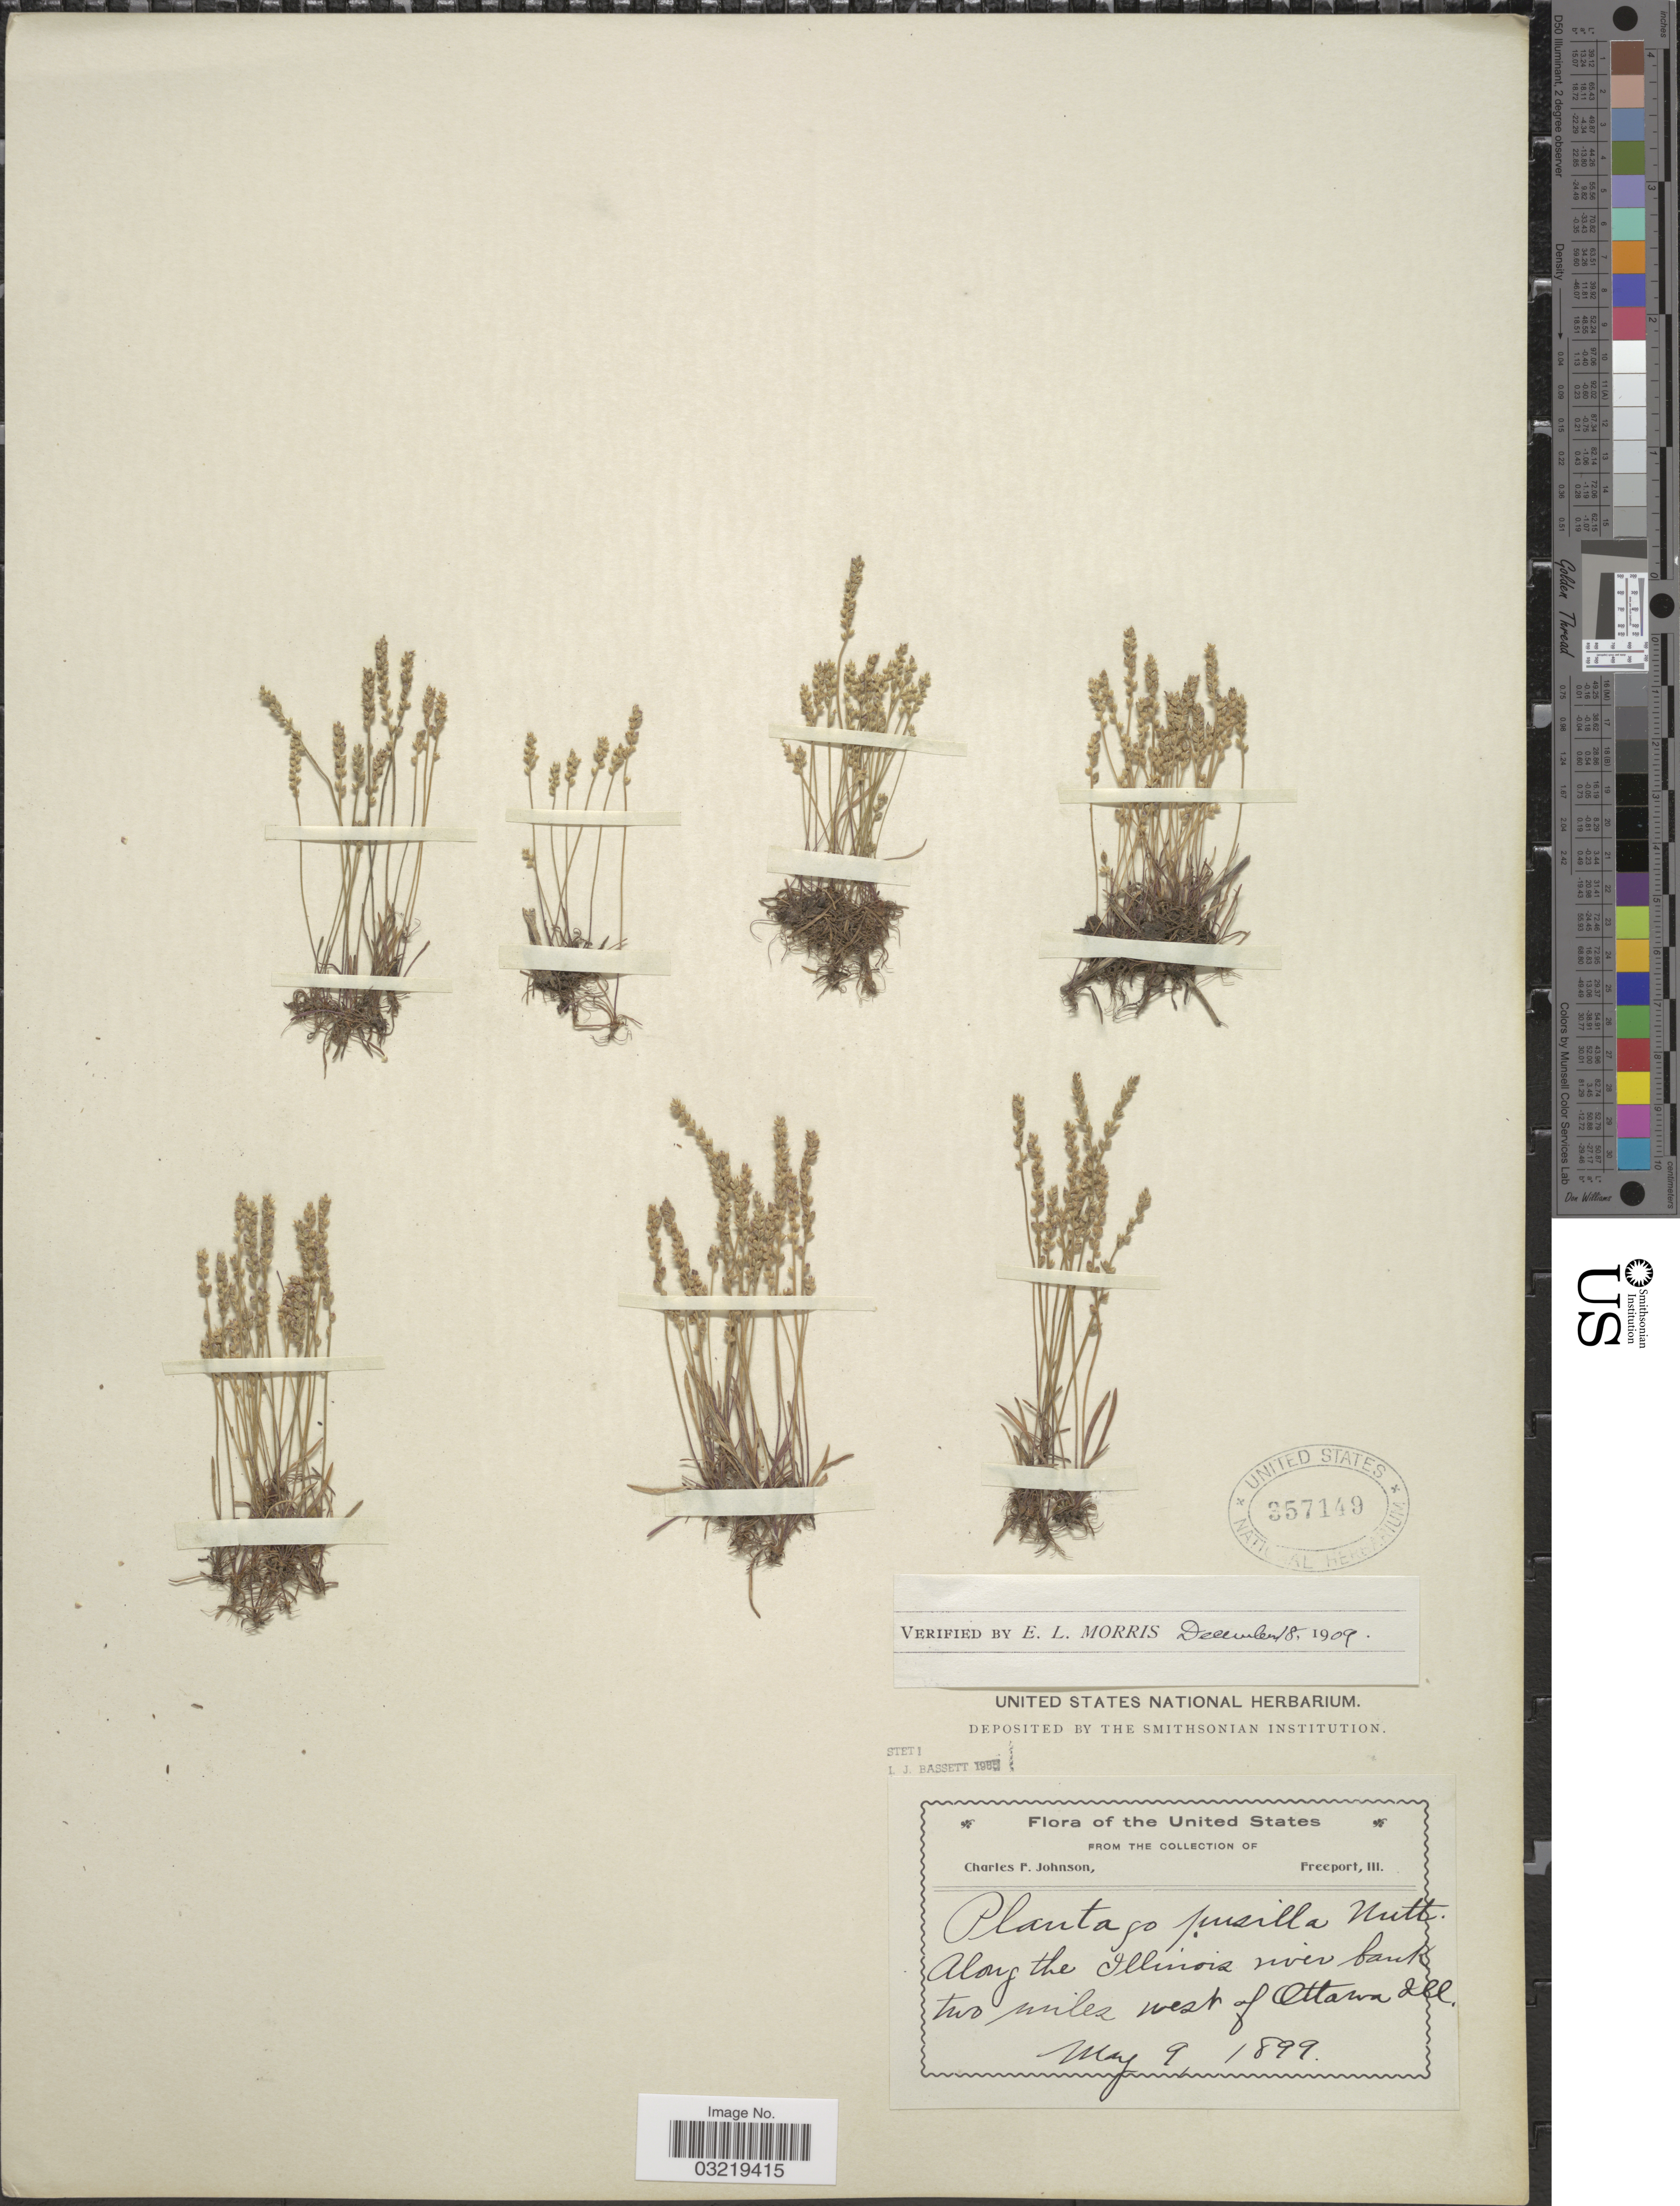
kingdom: Plantae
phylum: Tracheophyta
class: Magnoliopsida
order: Lamiales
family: Plantaginaceae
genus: Plantago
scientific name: Plantago pusilla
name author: Nutt.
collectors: C. Johnson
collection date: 1899-05-09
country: United States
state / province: Illinois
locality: Along the Illinois river bank two miles west of Ottawa Ill.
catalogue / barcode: US 357149